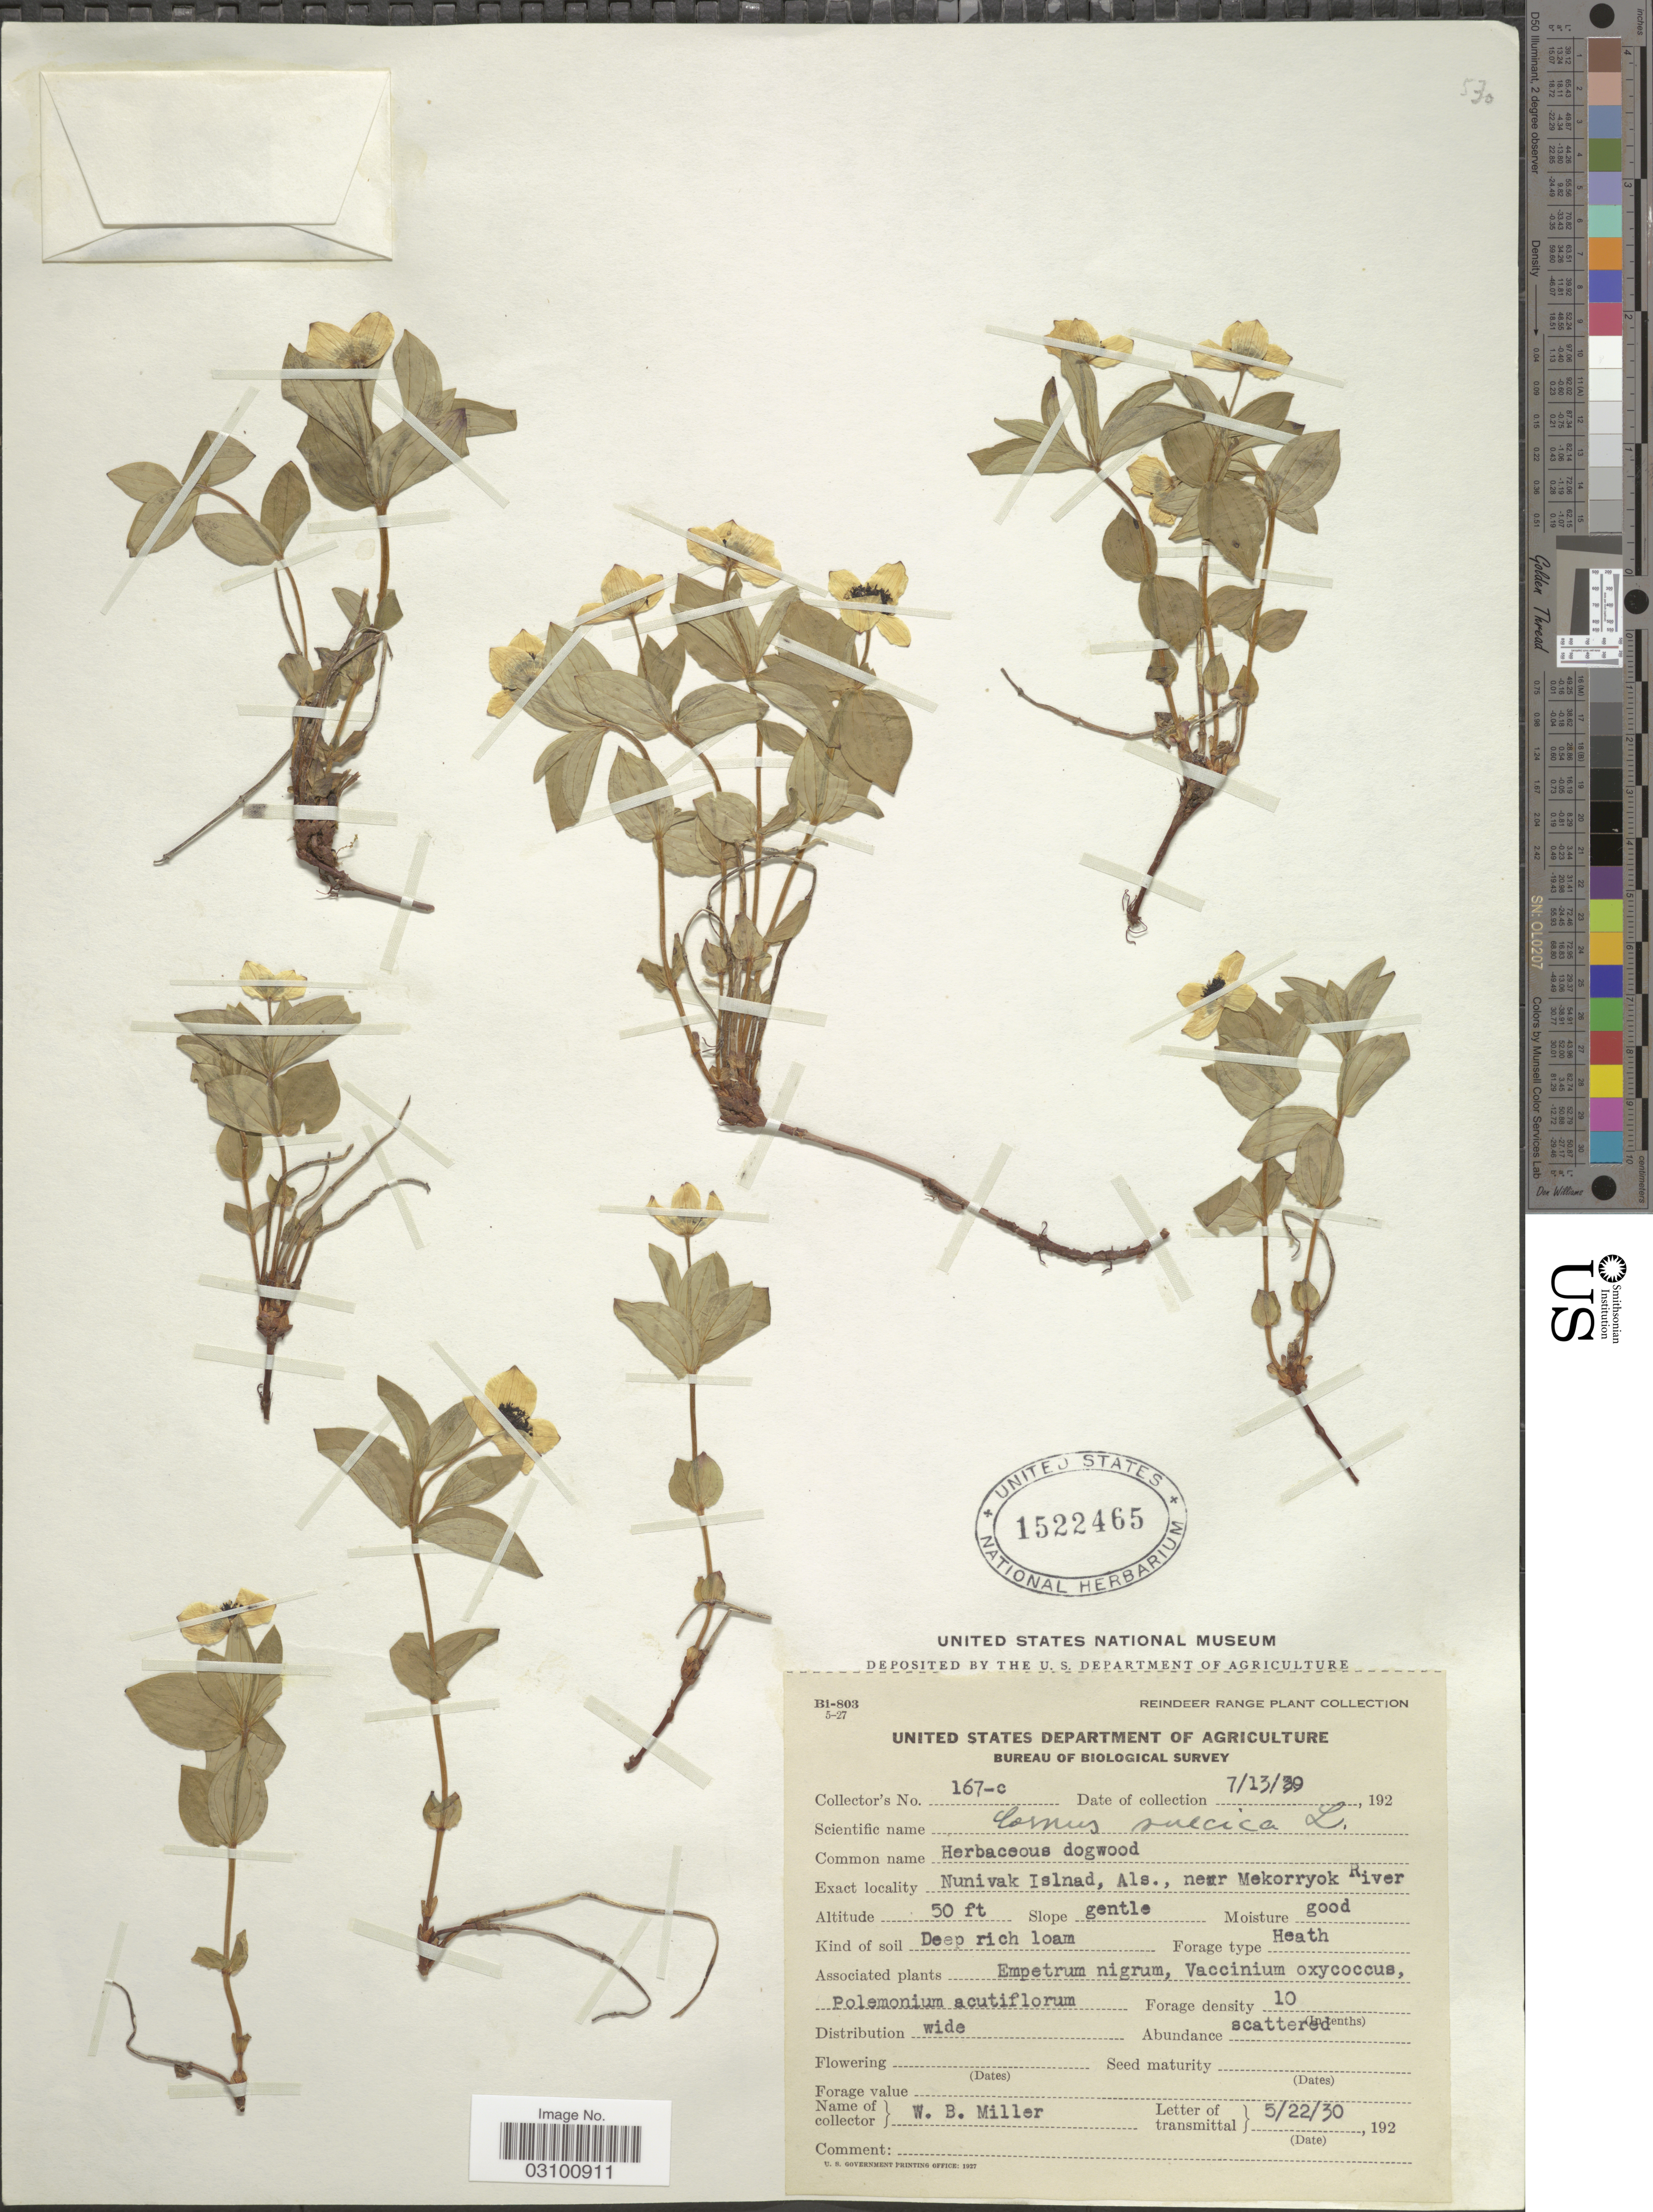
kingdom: Plantae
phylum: Tracheophyta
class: Magnoliopsida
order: Cornales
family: Cornaceae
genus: Cornus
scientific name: Cornus suecica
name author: L.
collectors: W. Miller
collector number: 167-c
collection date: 1920-07-13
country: United States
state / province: Alaska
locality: Nunivak Islnad, Als., near Mekorryok River.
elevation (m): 15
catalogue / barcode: US 1522465